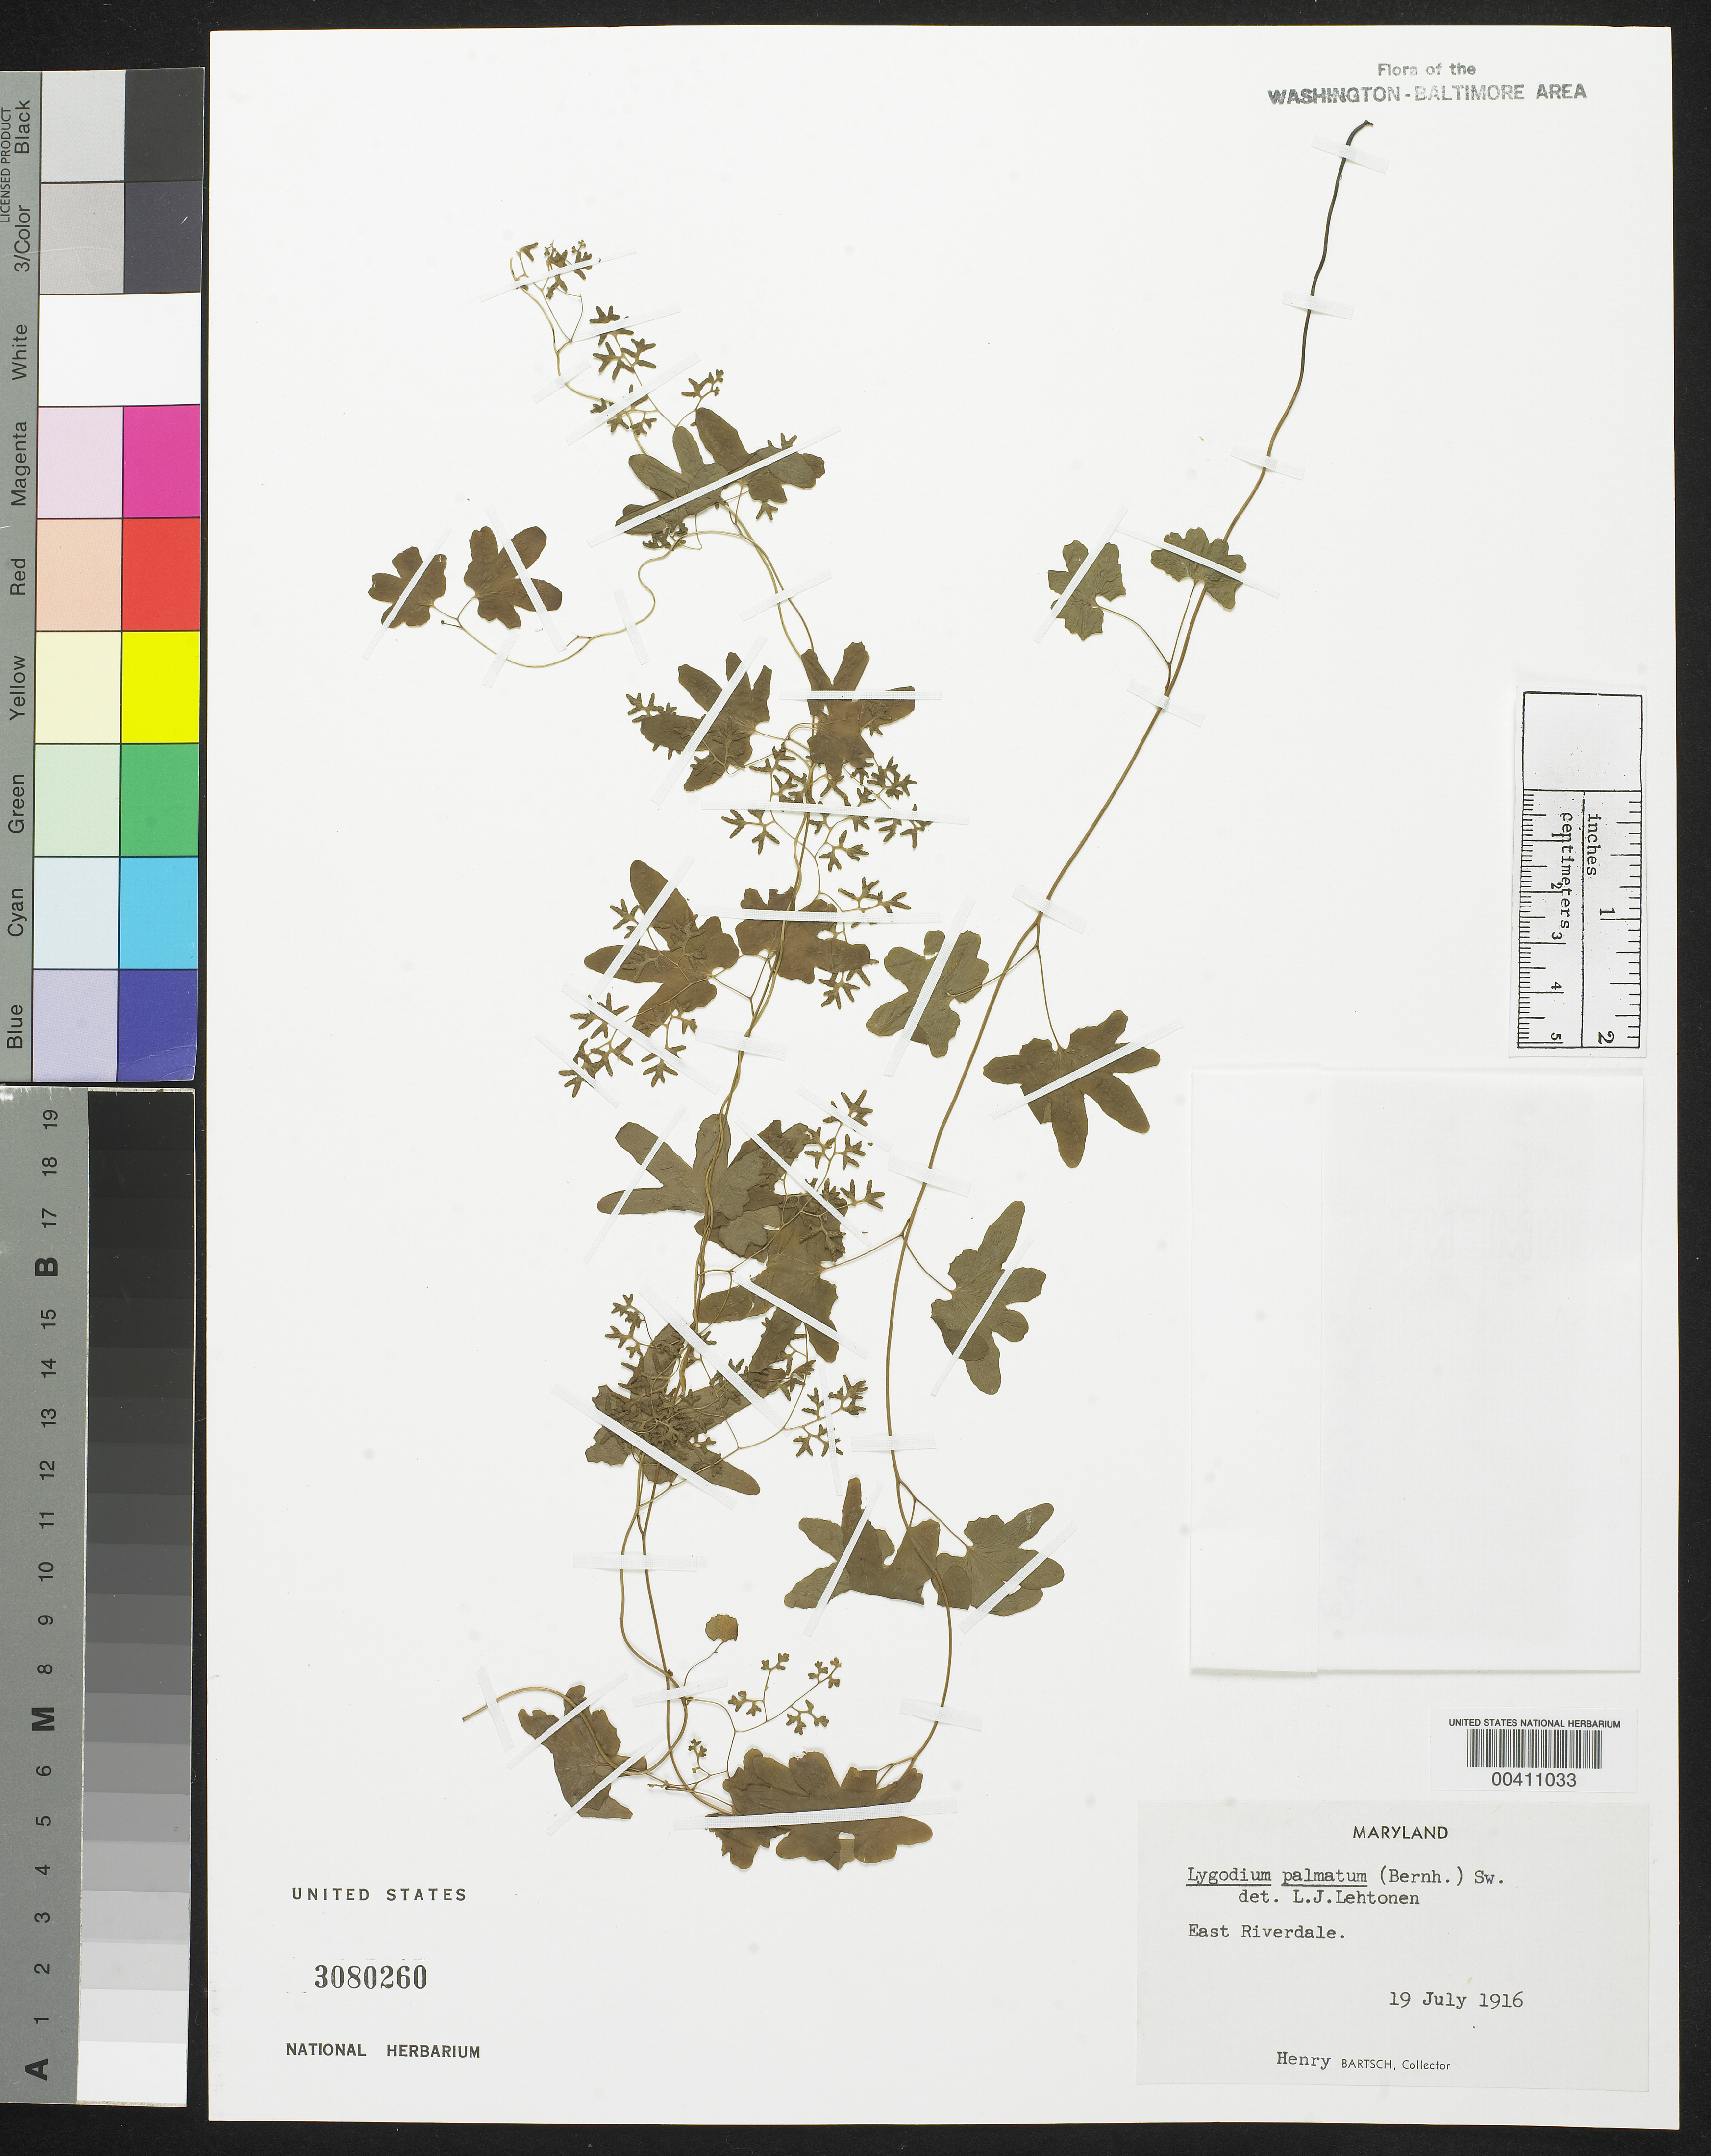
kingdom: Plantae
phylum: Tracheophyta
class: Polypodiopsida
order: Schizaeales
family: Lygodiaceae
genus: Lygodium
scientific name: Lygodium palmatum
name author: (Bernh.) Sw.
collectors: P. Bartsch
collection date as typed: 19 Jul 1916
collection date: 1916-07-19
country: United States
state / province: Maryland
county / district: Prince George's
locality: East Riverdale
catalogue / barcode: US 3080260